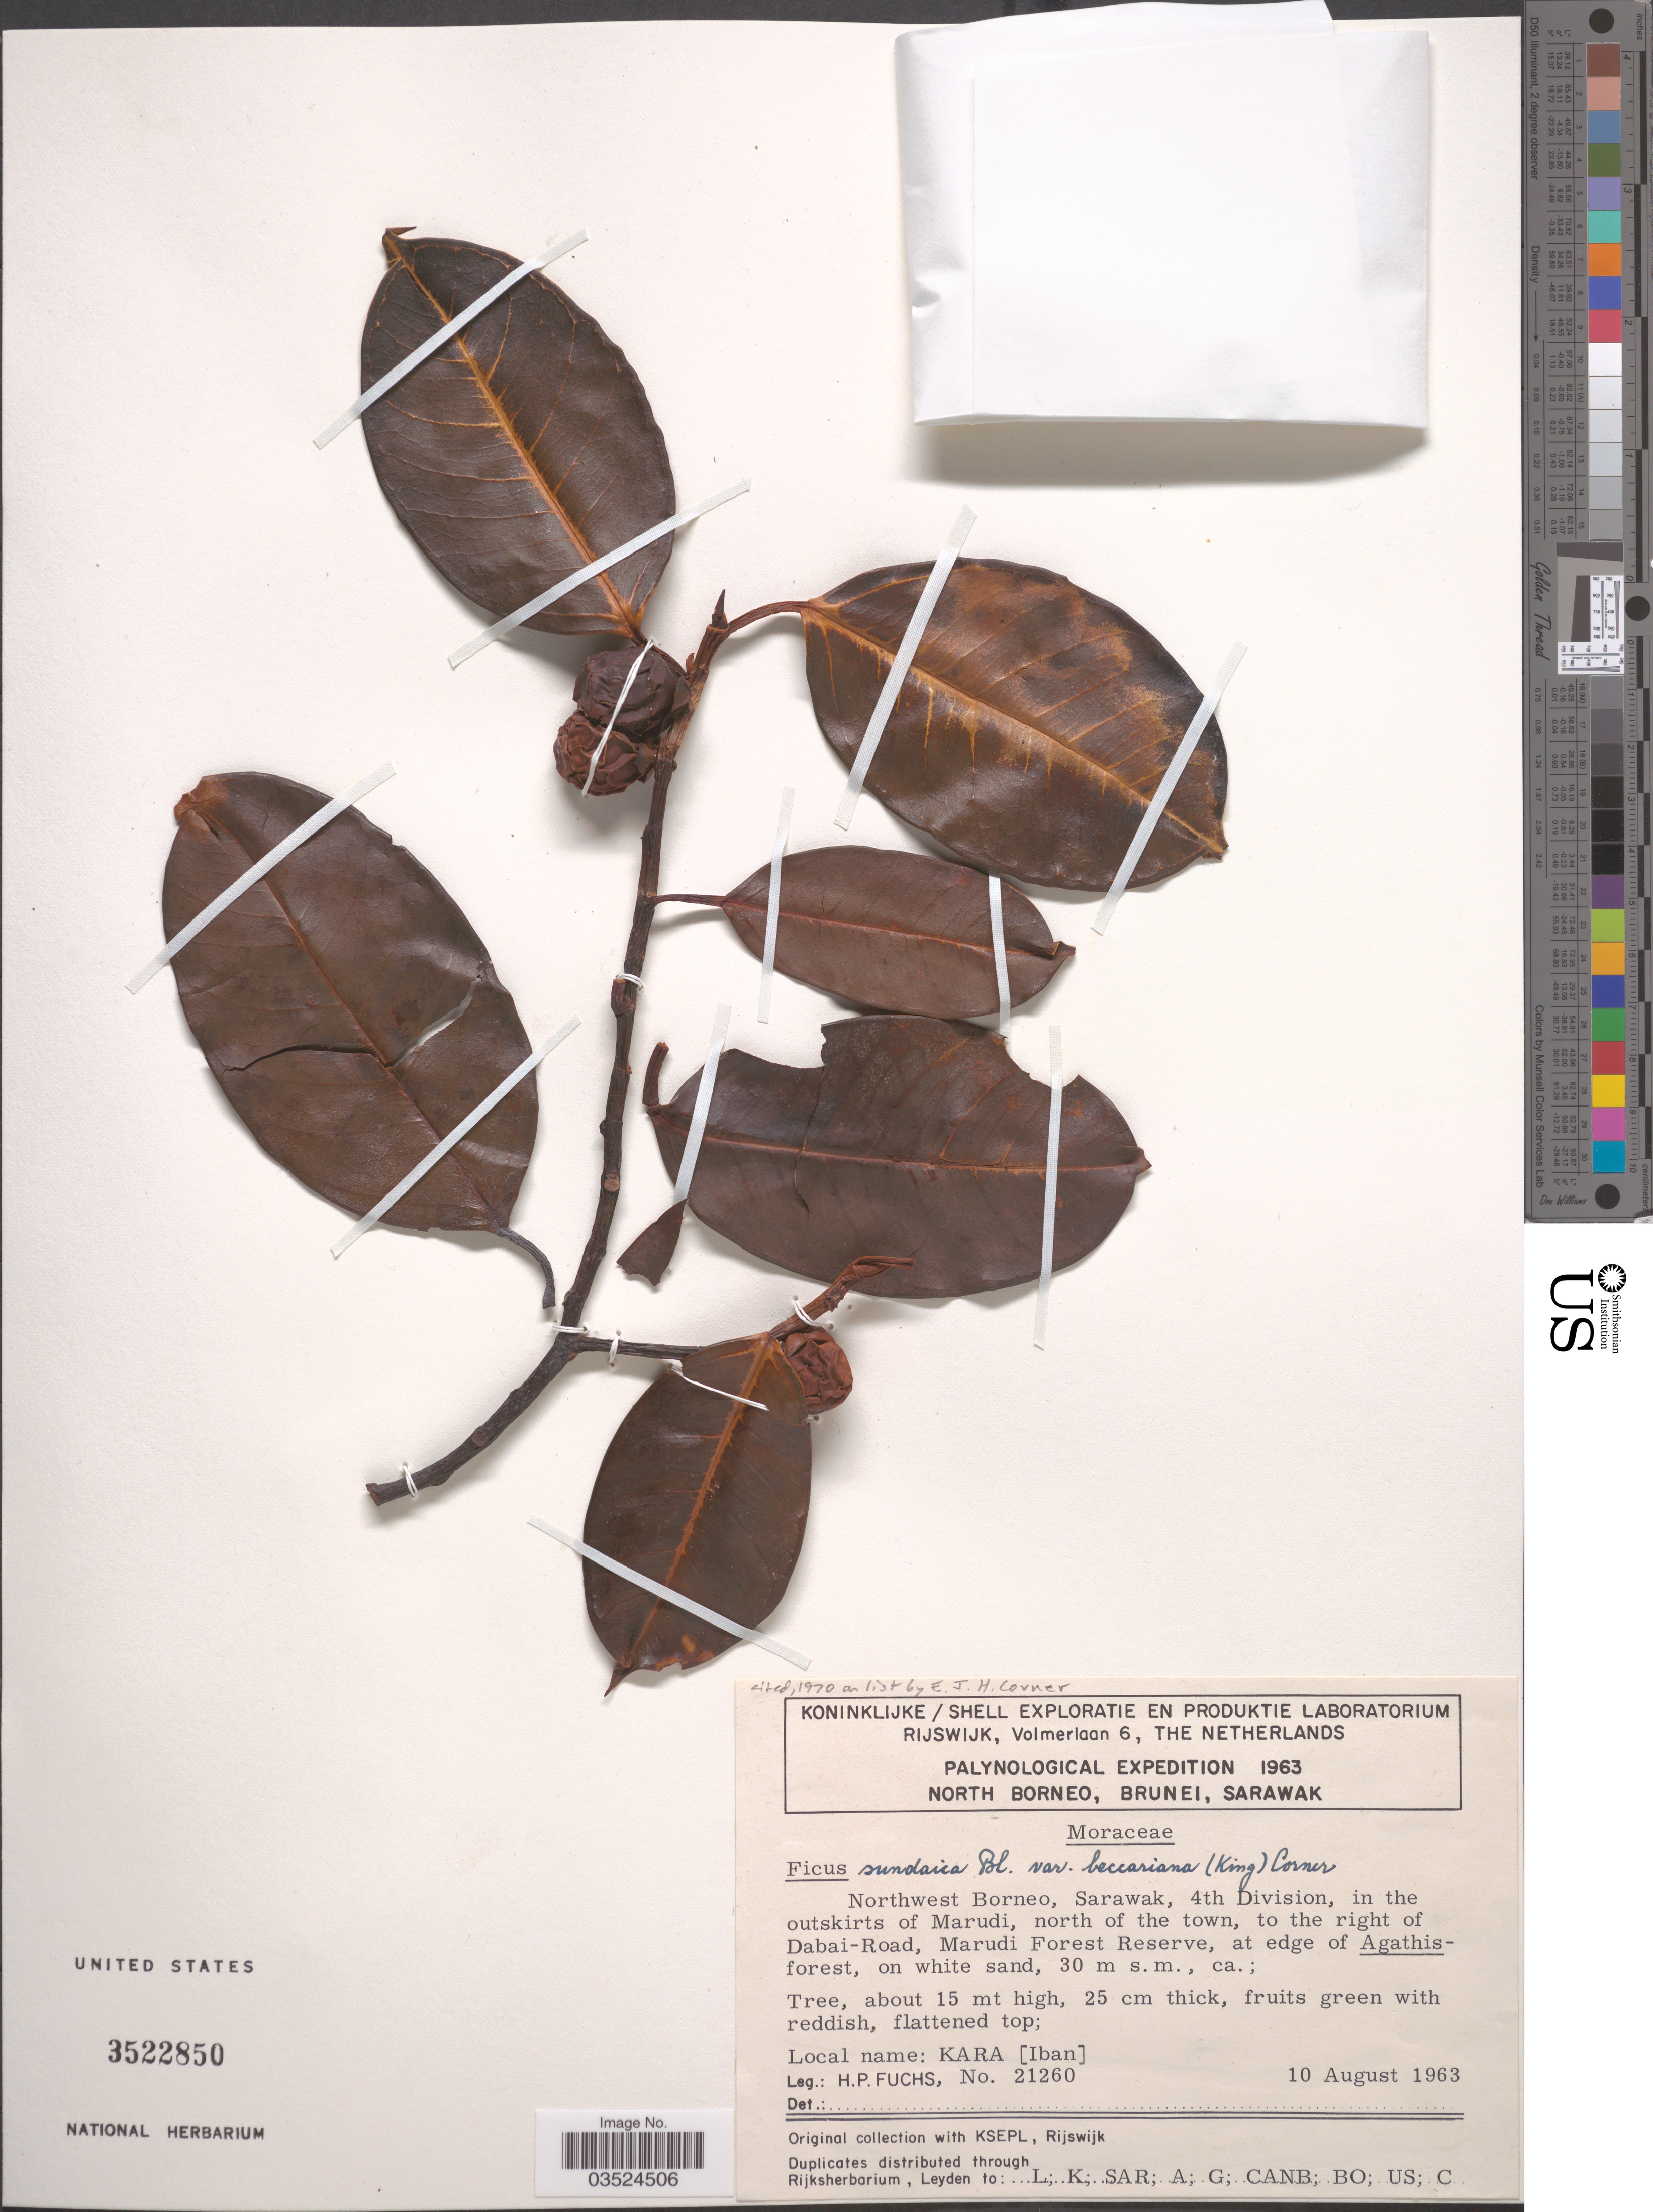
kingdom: Plantae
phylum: Tracheophyta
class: Magnoliopsida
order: Rosales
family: Moraceae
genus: Ficus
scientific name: Ficus sundaica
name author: Blume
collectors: H. P. Fuchs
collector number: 21260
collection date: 1963-08-10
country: Malaysia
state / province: Sarawak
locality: North Borneo, Brunei. Northwest Borneo, 4th Division, in the outskirts of Marudi, north of the town, to the right of Dabai-Road, Marudi Forest Reserve.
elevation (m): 30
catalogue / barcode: US 3522850